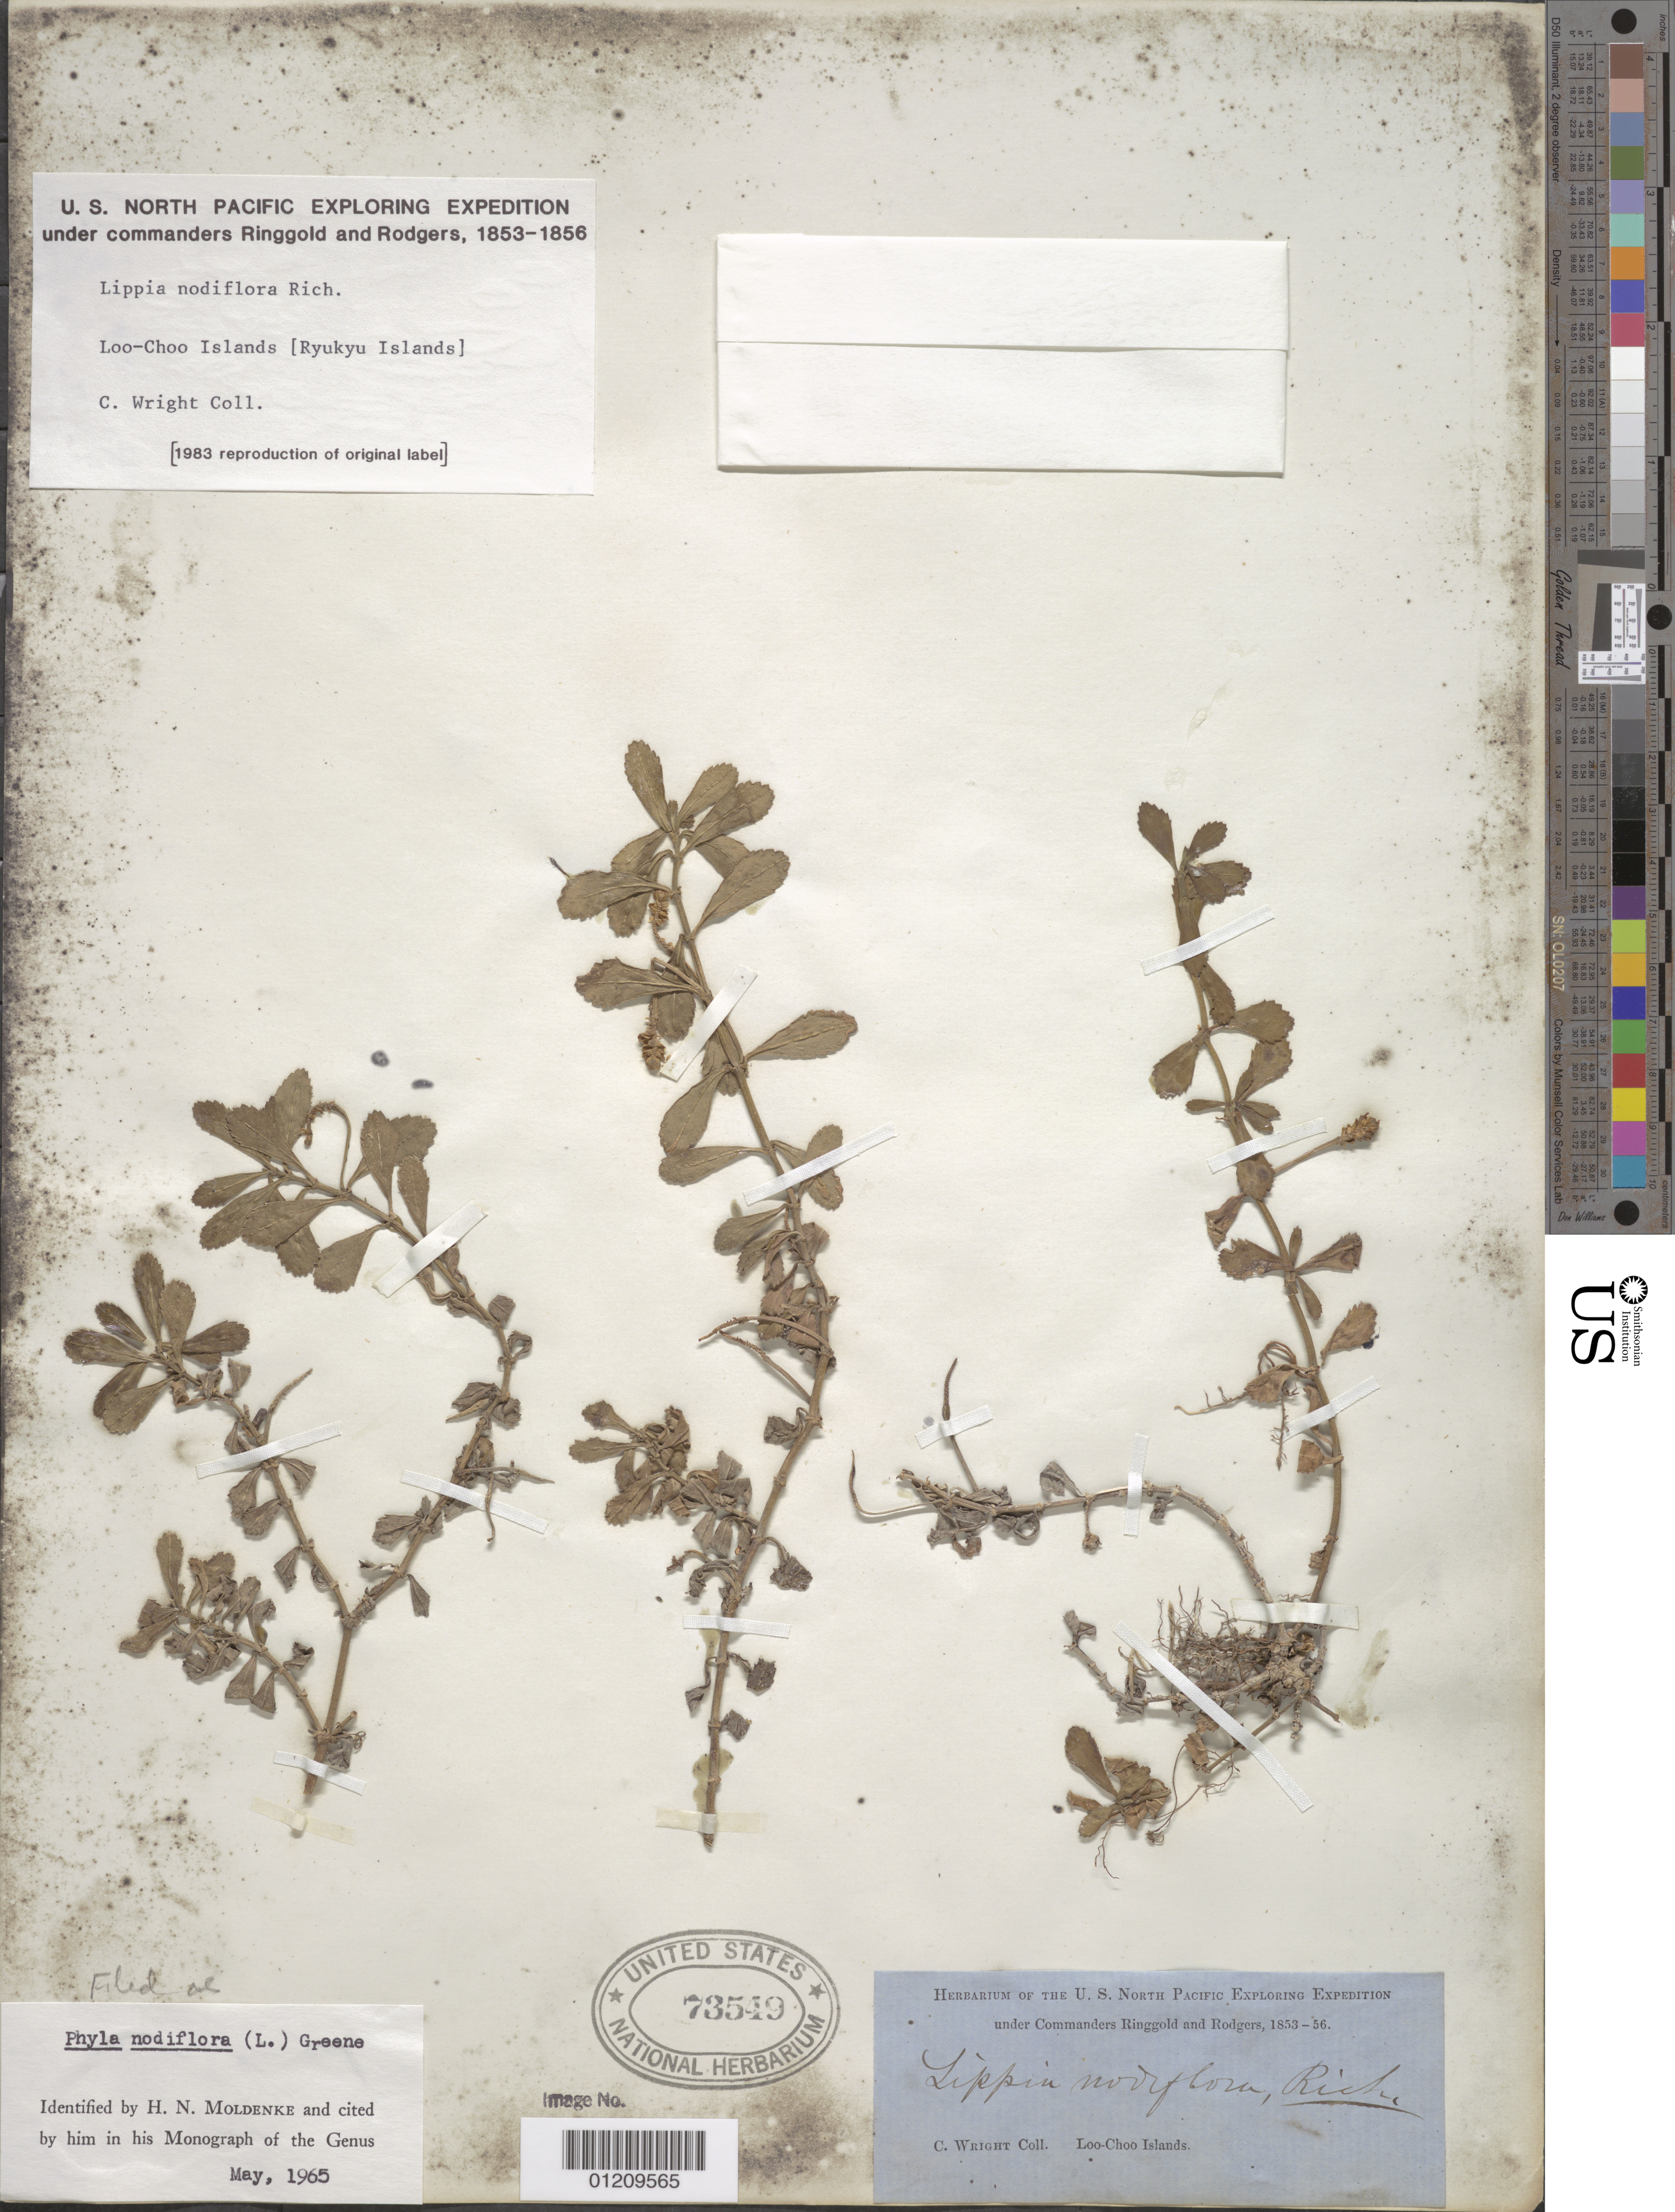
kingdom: Plantae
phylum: Tracheophyta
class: Magnoliopsida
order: Lamiales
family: Verbenaceae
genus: Phyla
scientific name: Phyla nodiflora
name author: (L.) Greene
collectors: C. Wright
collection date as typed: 1853 to -- --- 1856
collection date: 1853/1856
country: Japan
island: Ryukyu Islands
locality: Loo Choo Islands.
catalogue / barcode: US 73549